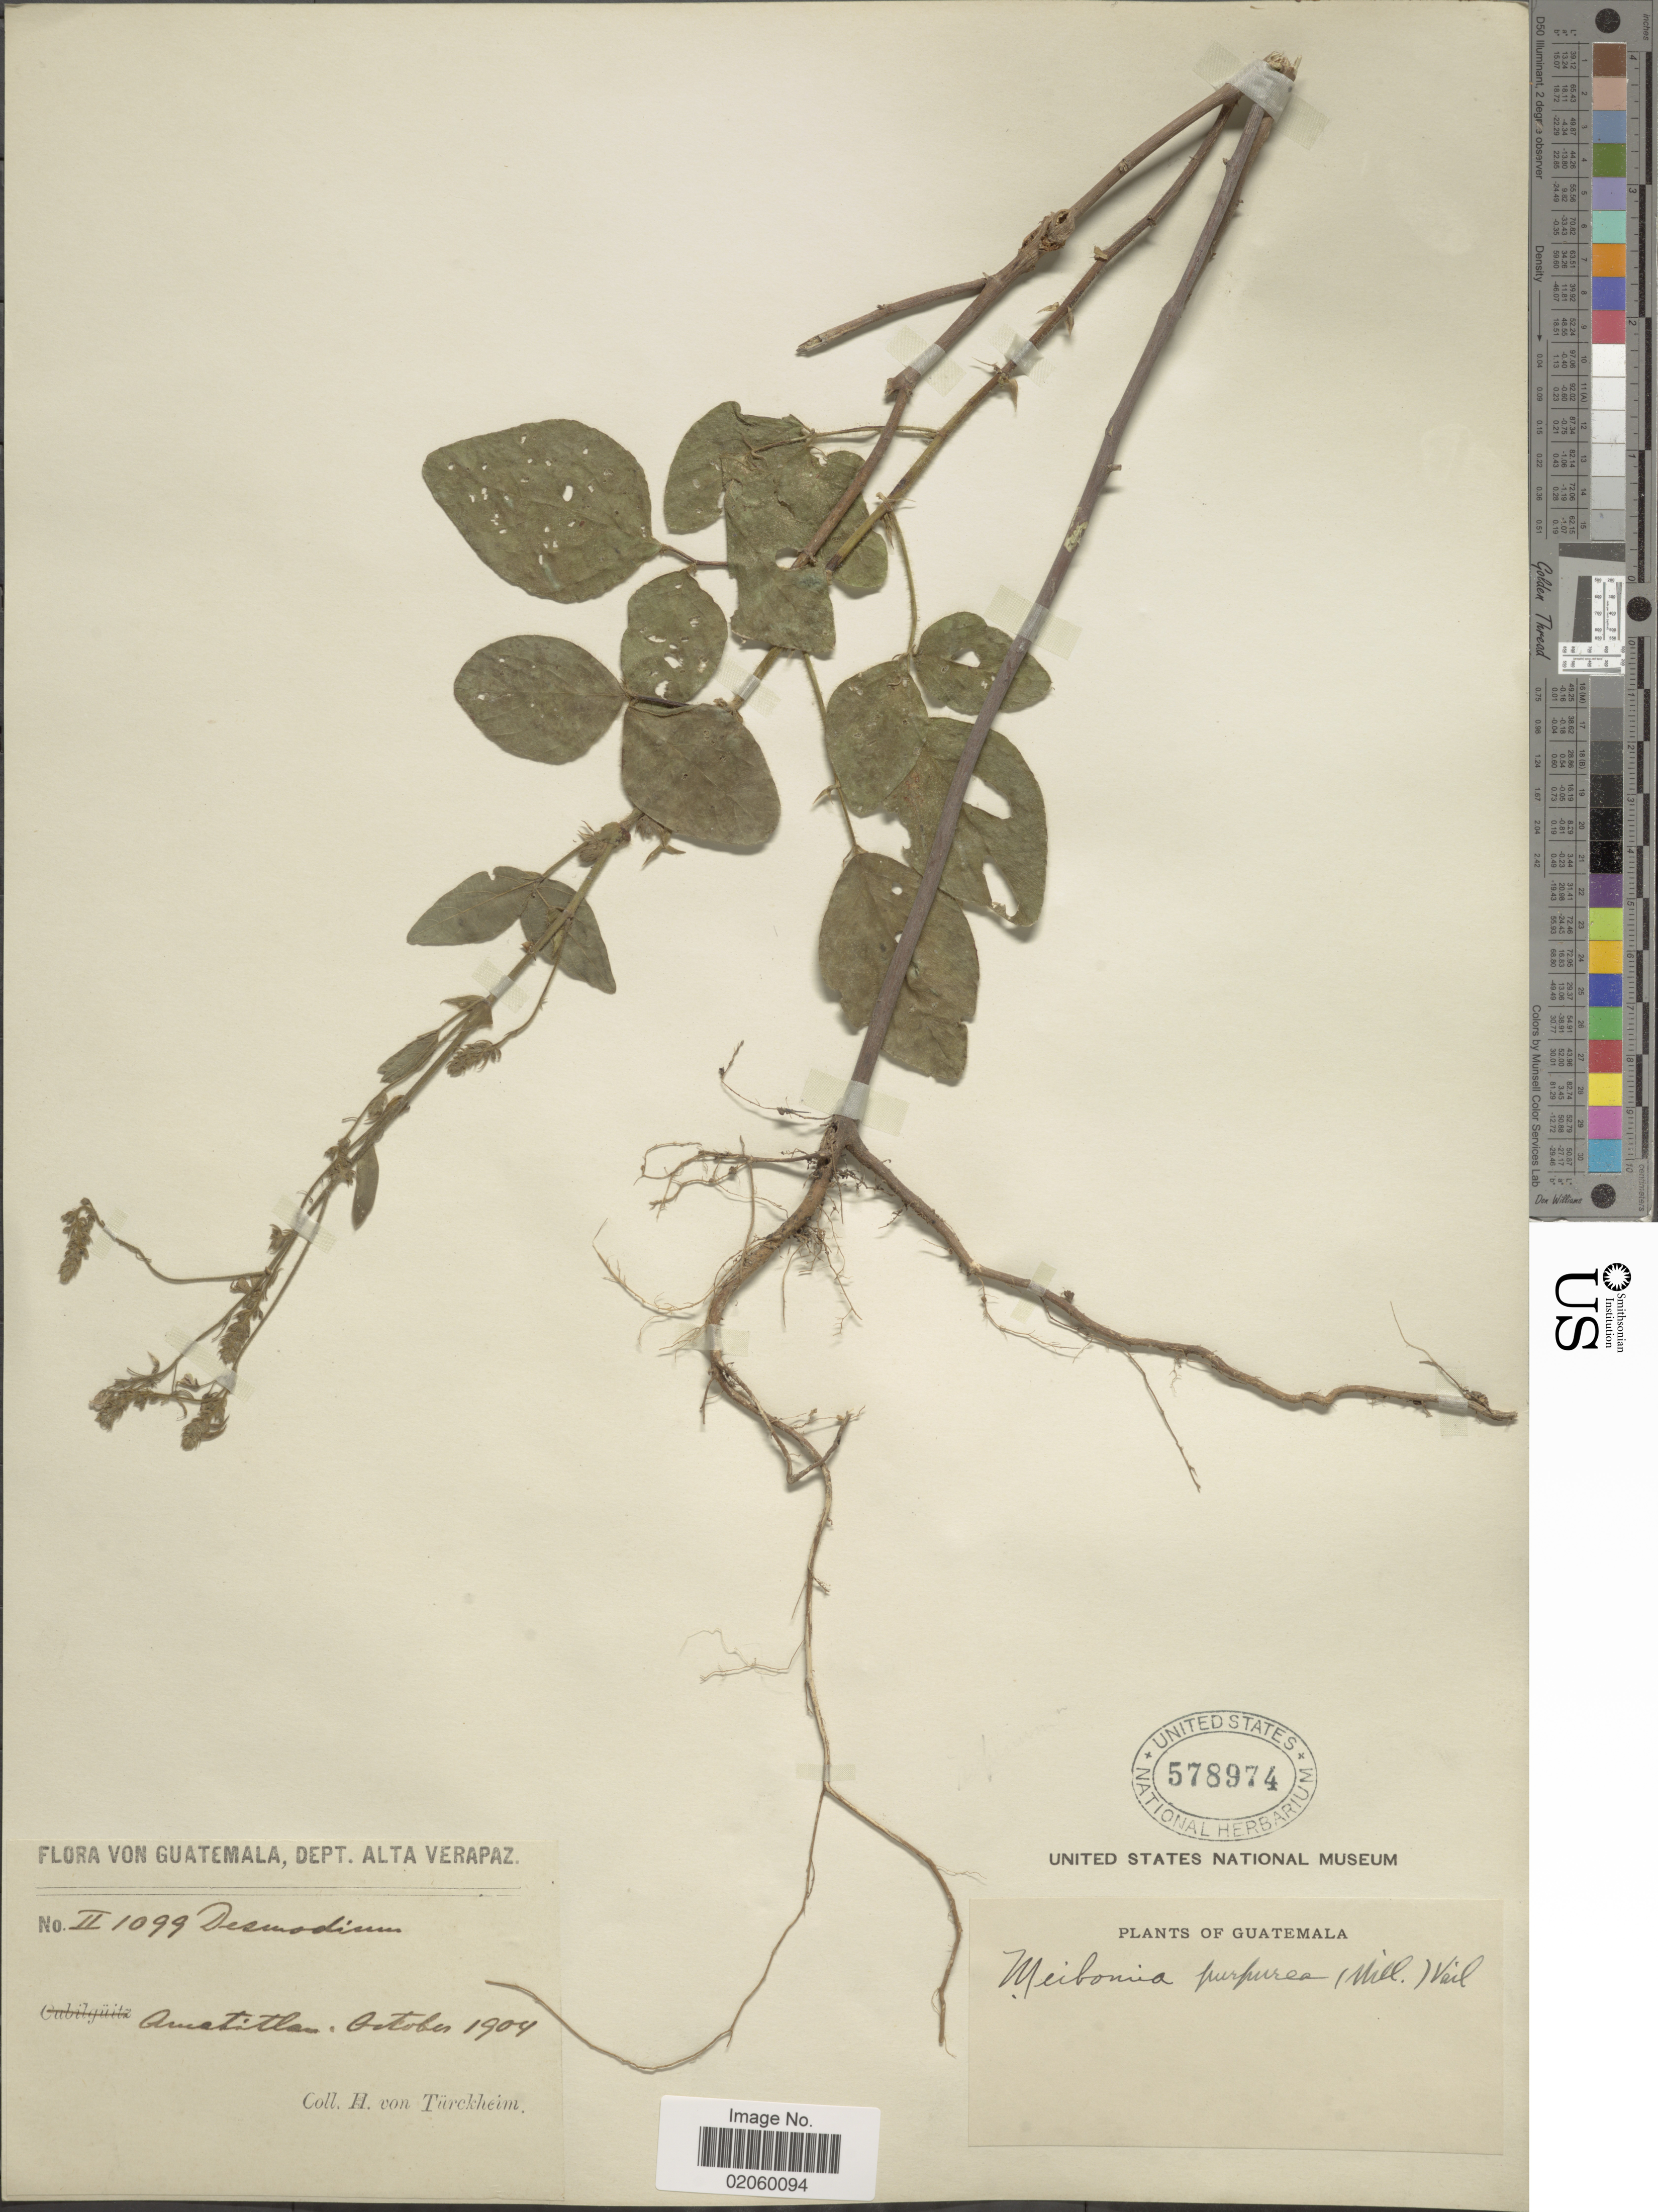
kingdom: Plantae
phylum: Tracheophyta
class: Magnoliopsida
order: Fabales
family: Fabaceae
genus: Desmodium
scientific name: Desmodium tortuosum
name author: (Sw.) DC.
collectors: H. von Türckheim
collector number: II 1099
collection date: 1904-10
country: Guatemala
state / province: Alta Verapaz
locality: Amatitlán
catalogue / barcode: US 578974